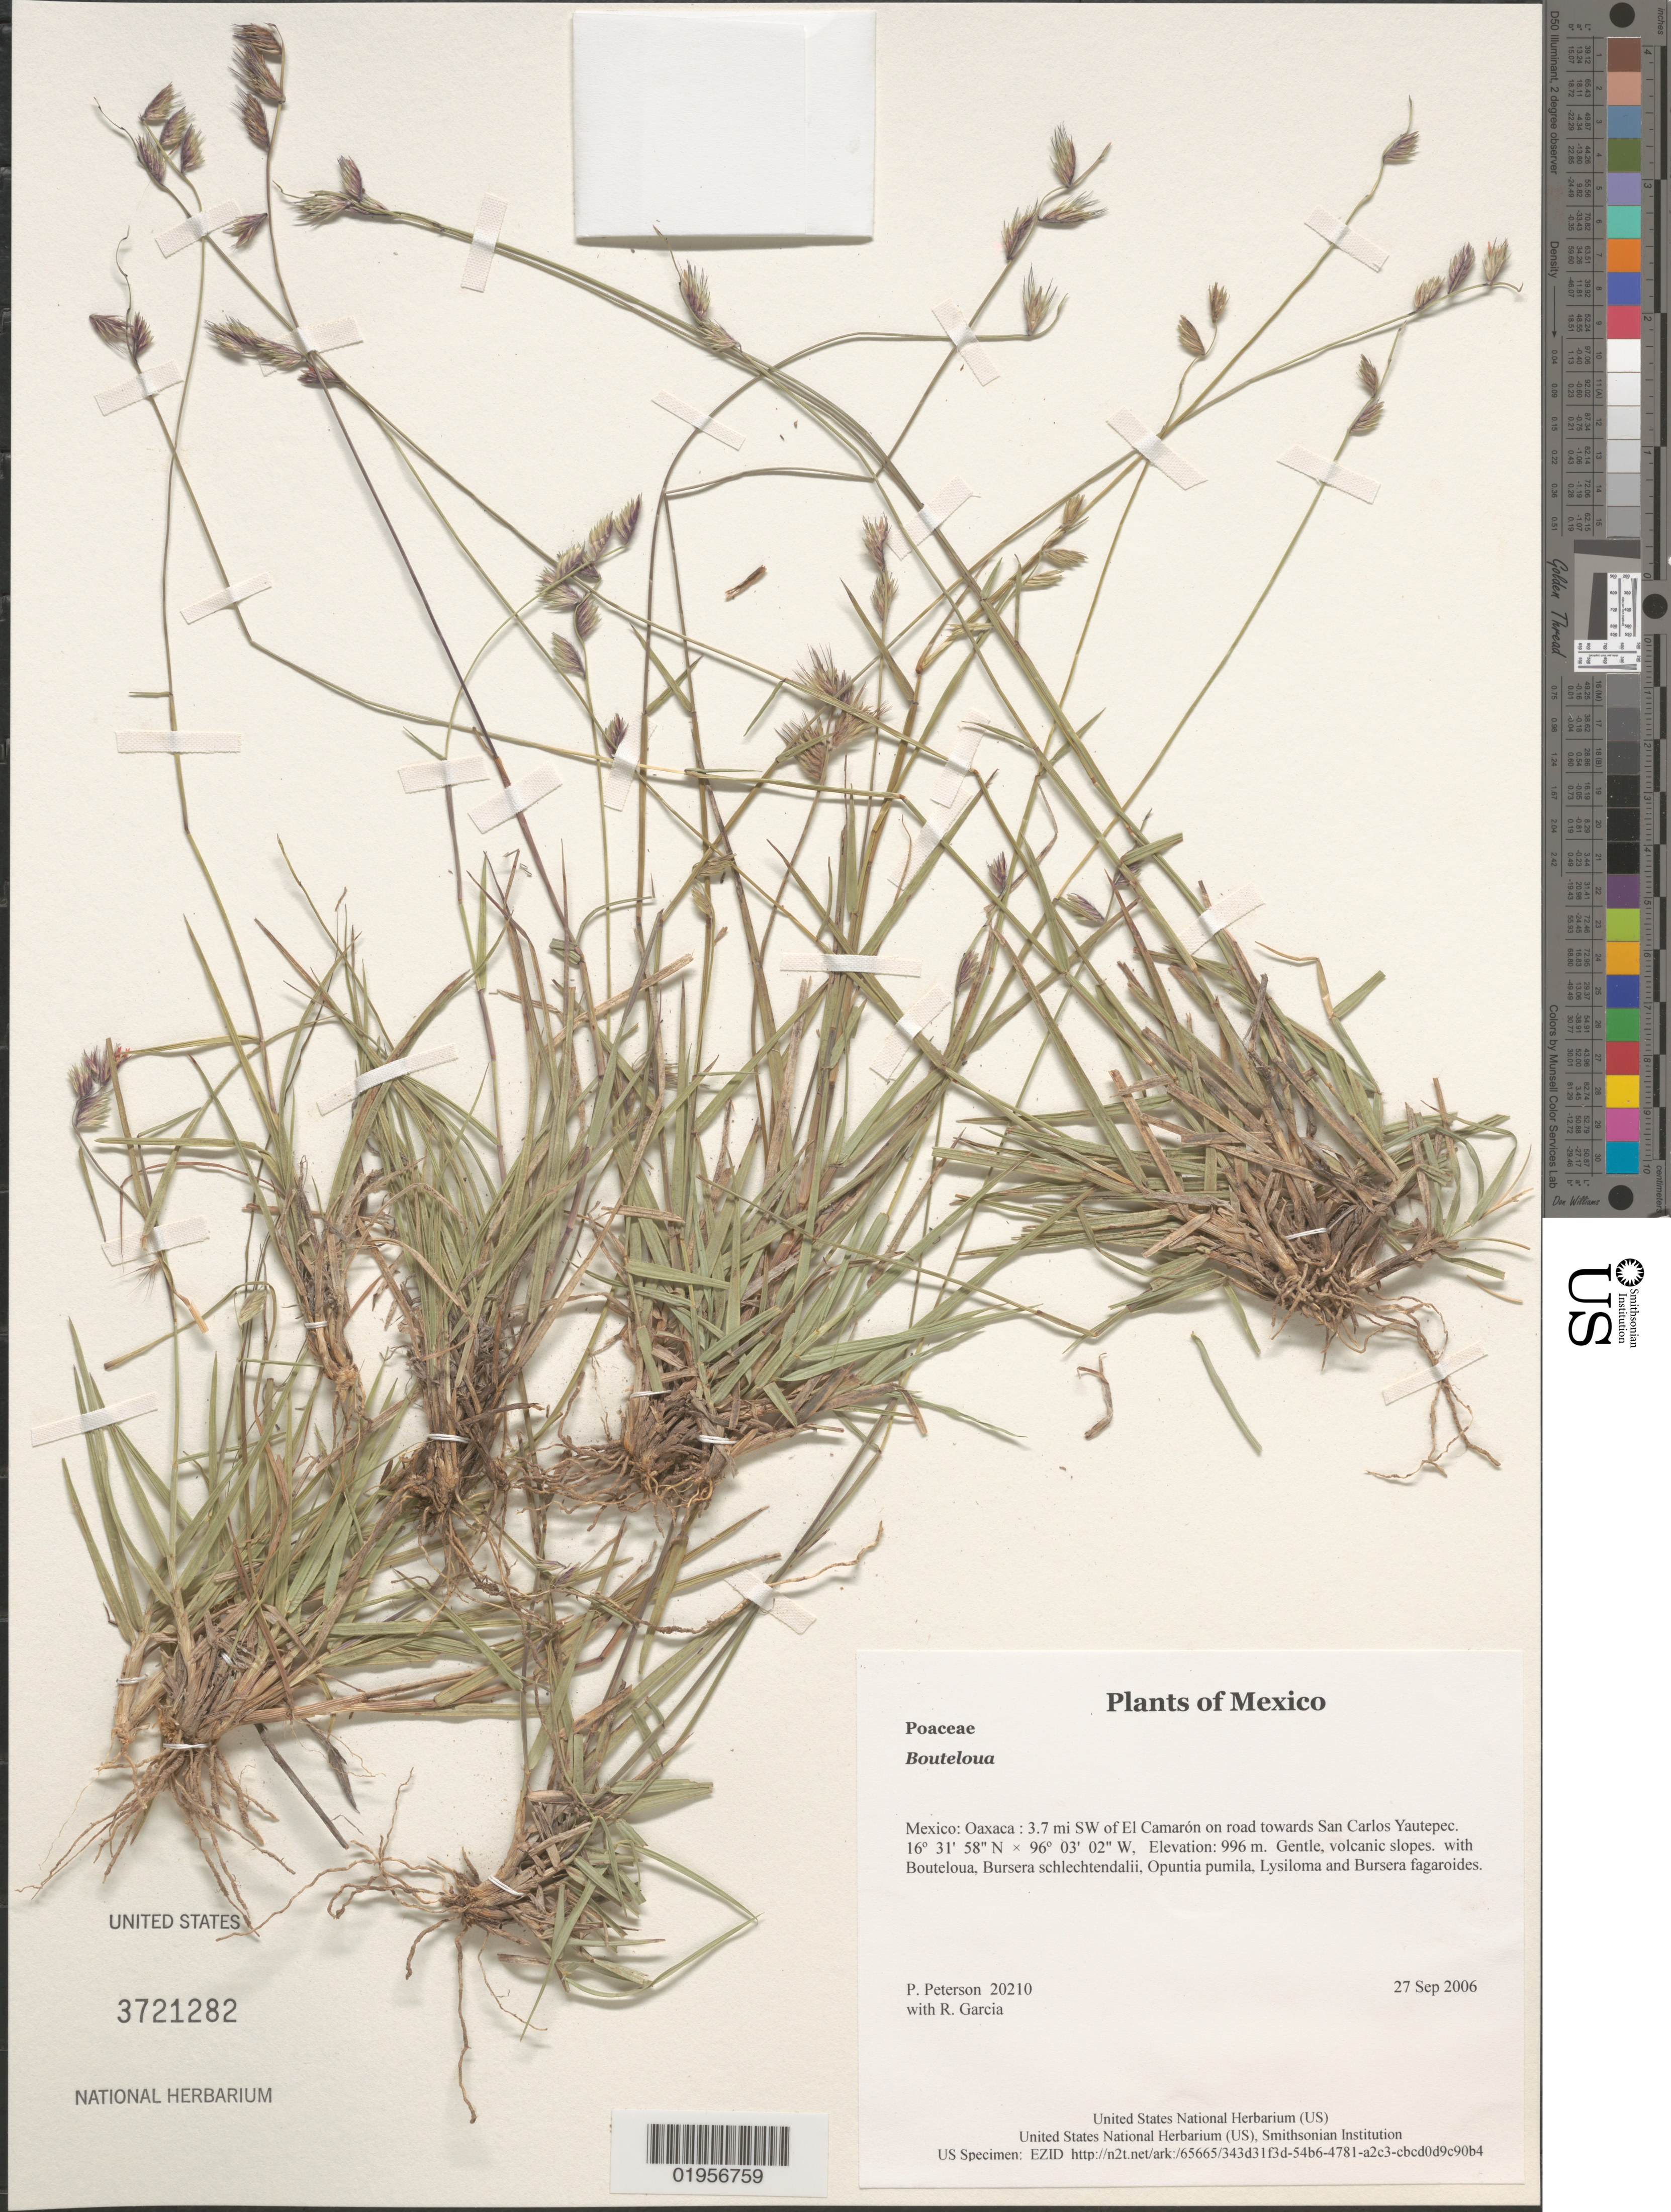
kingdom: Plantae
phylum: Tracheophyta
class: Liliopsida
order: Poales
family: Poaceae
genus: Bouteloua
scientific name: Bouteloua sp.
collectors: P. M. Peterson & R. Garcia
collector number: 20210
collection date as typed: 27 Sep 2006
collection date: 2006-09-27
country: Mexico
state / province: Oaxaca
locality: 3.7 mi SW of El Camarón on road towards San Carlos Yautepec.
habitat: Gentle, volcanic slopes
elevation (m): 996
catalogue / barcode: US 3721282